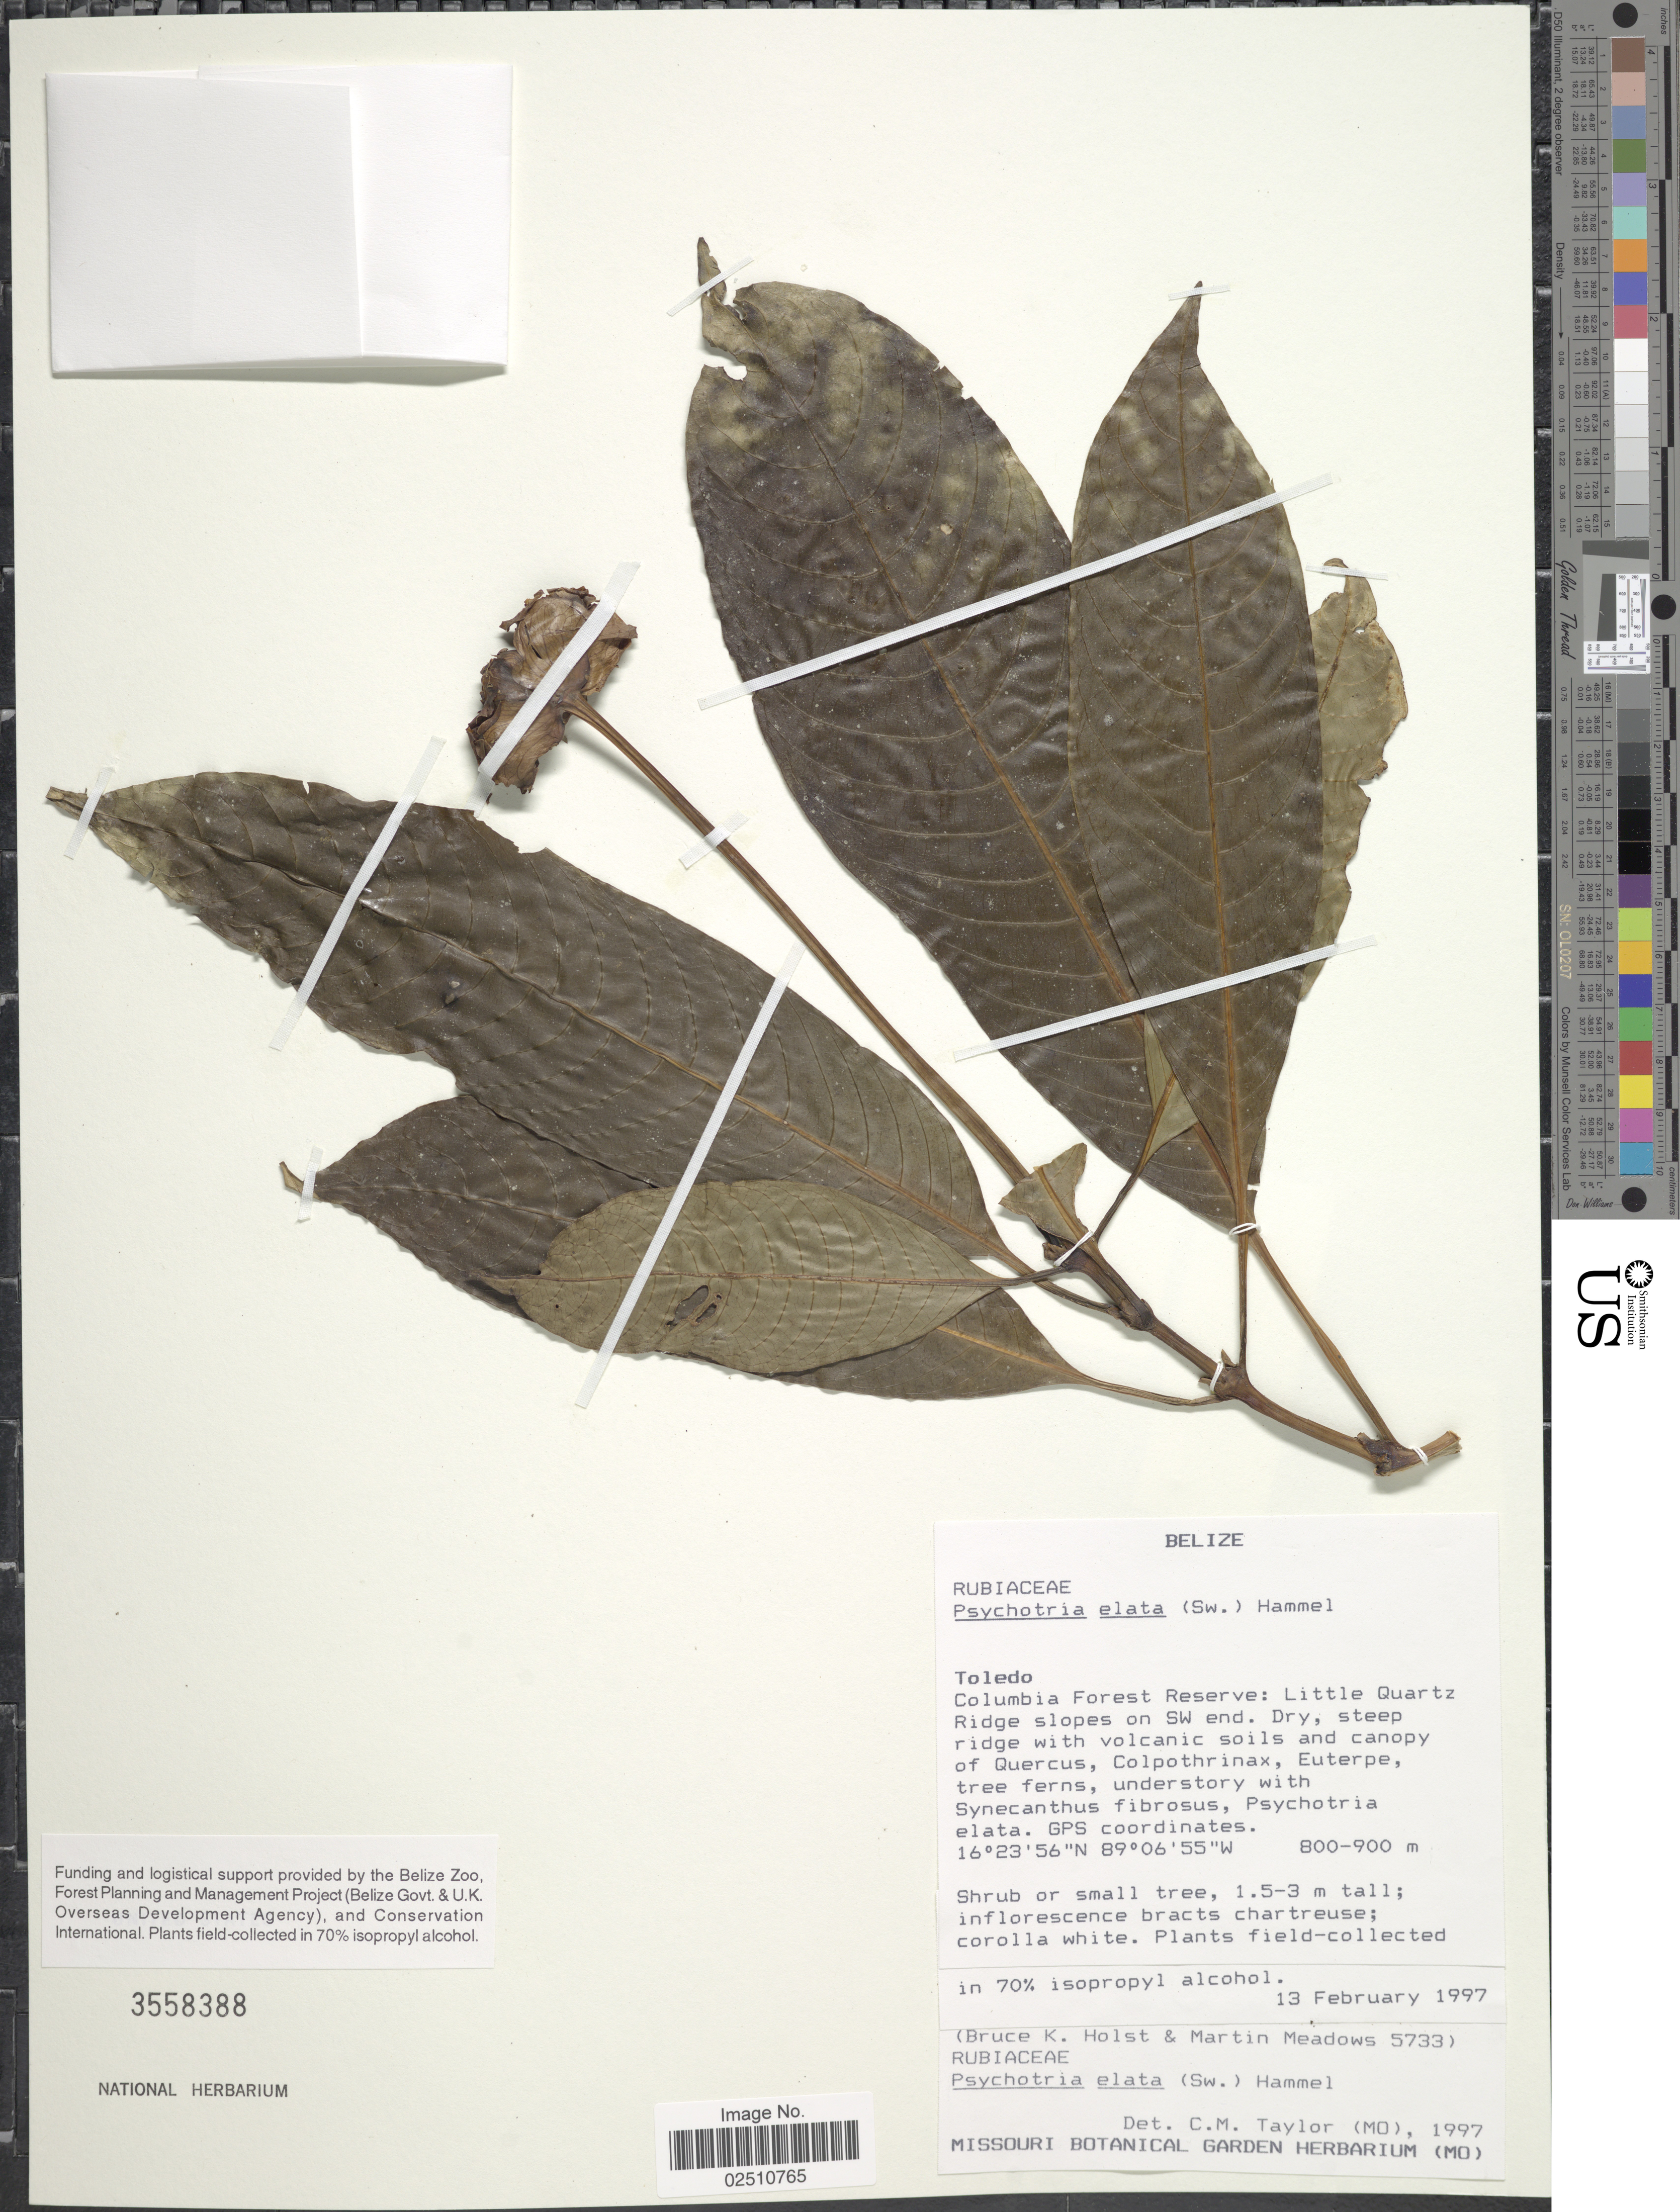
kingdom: Plantae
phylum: Tracheophyta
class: Magnoliopsida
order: Gentianales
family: Rubiaceae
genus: Psychotria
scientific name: Psychotria elata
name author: (Sw.) Hammel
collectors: B. Holst & M. Meadows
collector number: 5733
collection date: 1997-02-13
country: Belize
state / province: Toledo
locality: Columbia Forest Reserve: Little Quartz Ridge slopes on SW end.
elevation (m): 800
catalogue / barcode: US 3558388